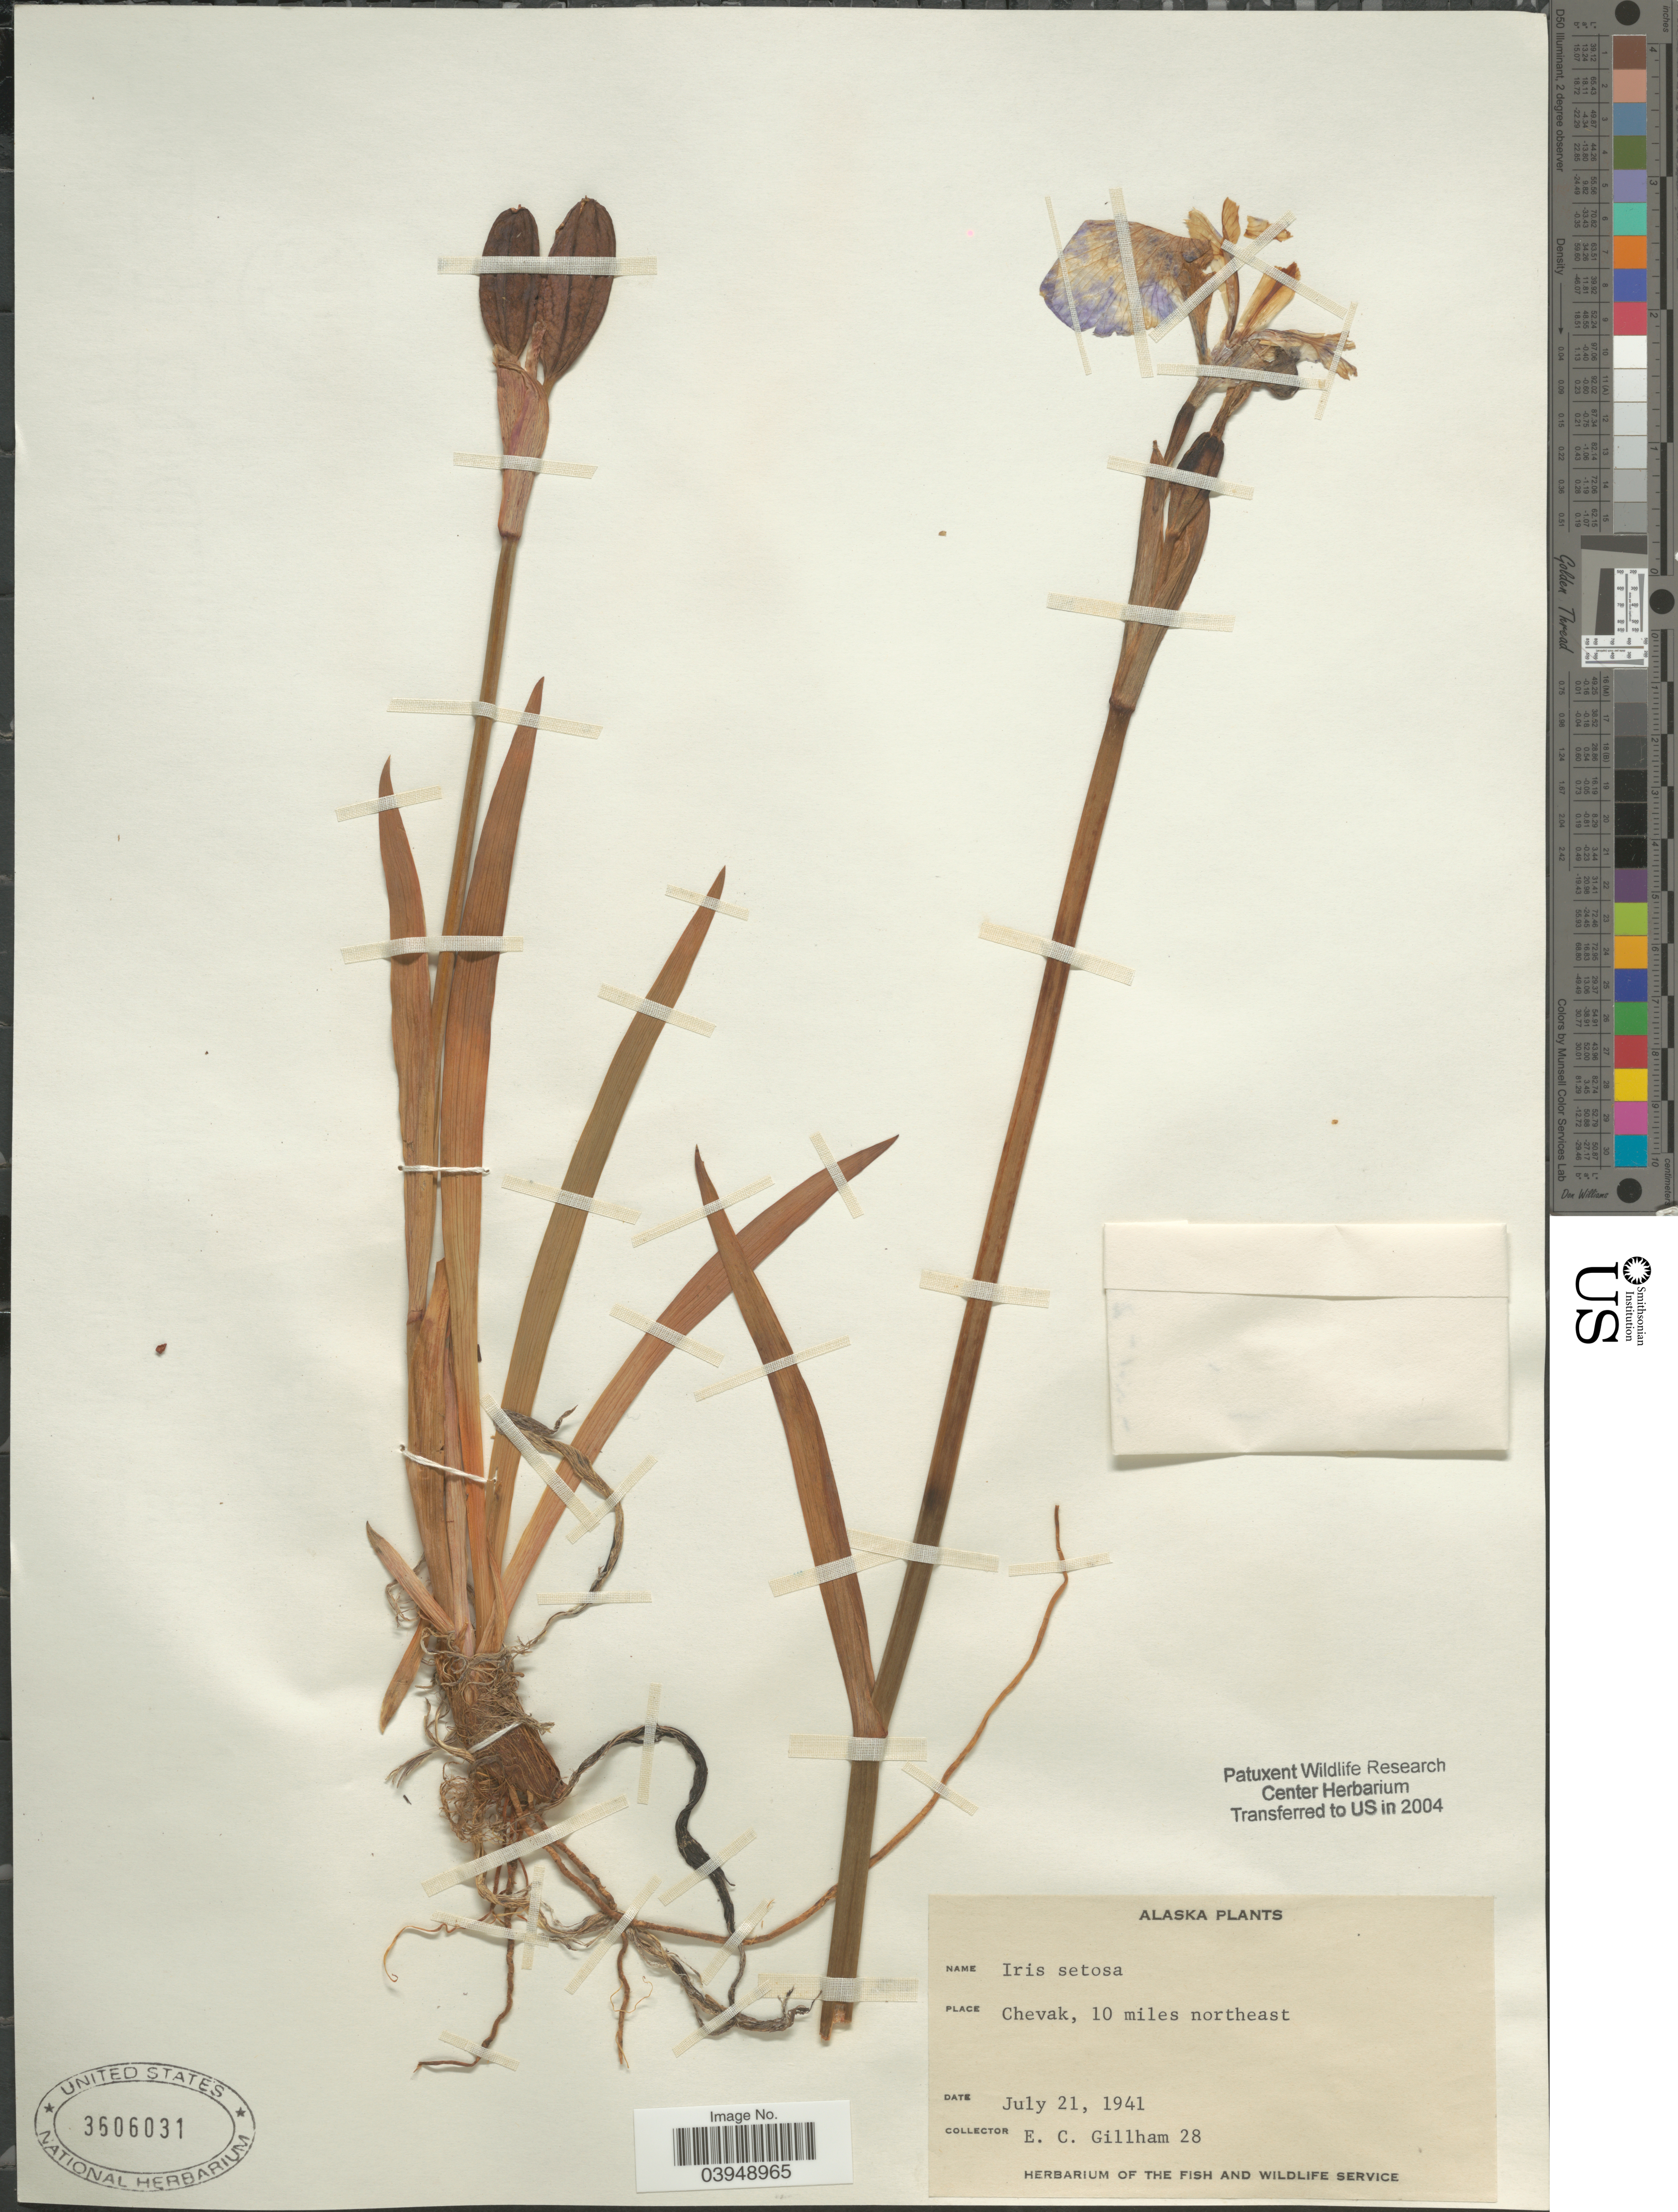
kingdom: Plantae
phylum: Tracheophyta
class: Liliopsida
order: Asparagales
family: Iridaceae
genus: Iris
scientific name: Iris setosa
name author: Pall. ex Link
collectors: E. Gillham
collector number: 28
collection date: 1941-07-21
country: United States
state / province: Alaska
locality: Chevak, 10 miles northeast.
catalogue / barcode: US 3606031